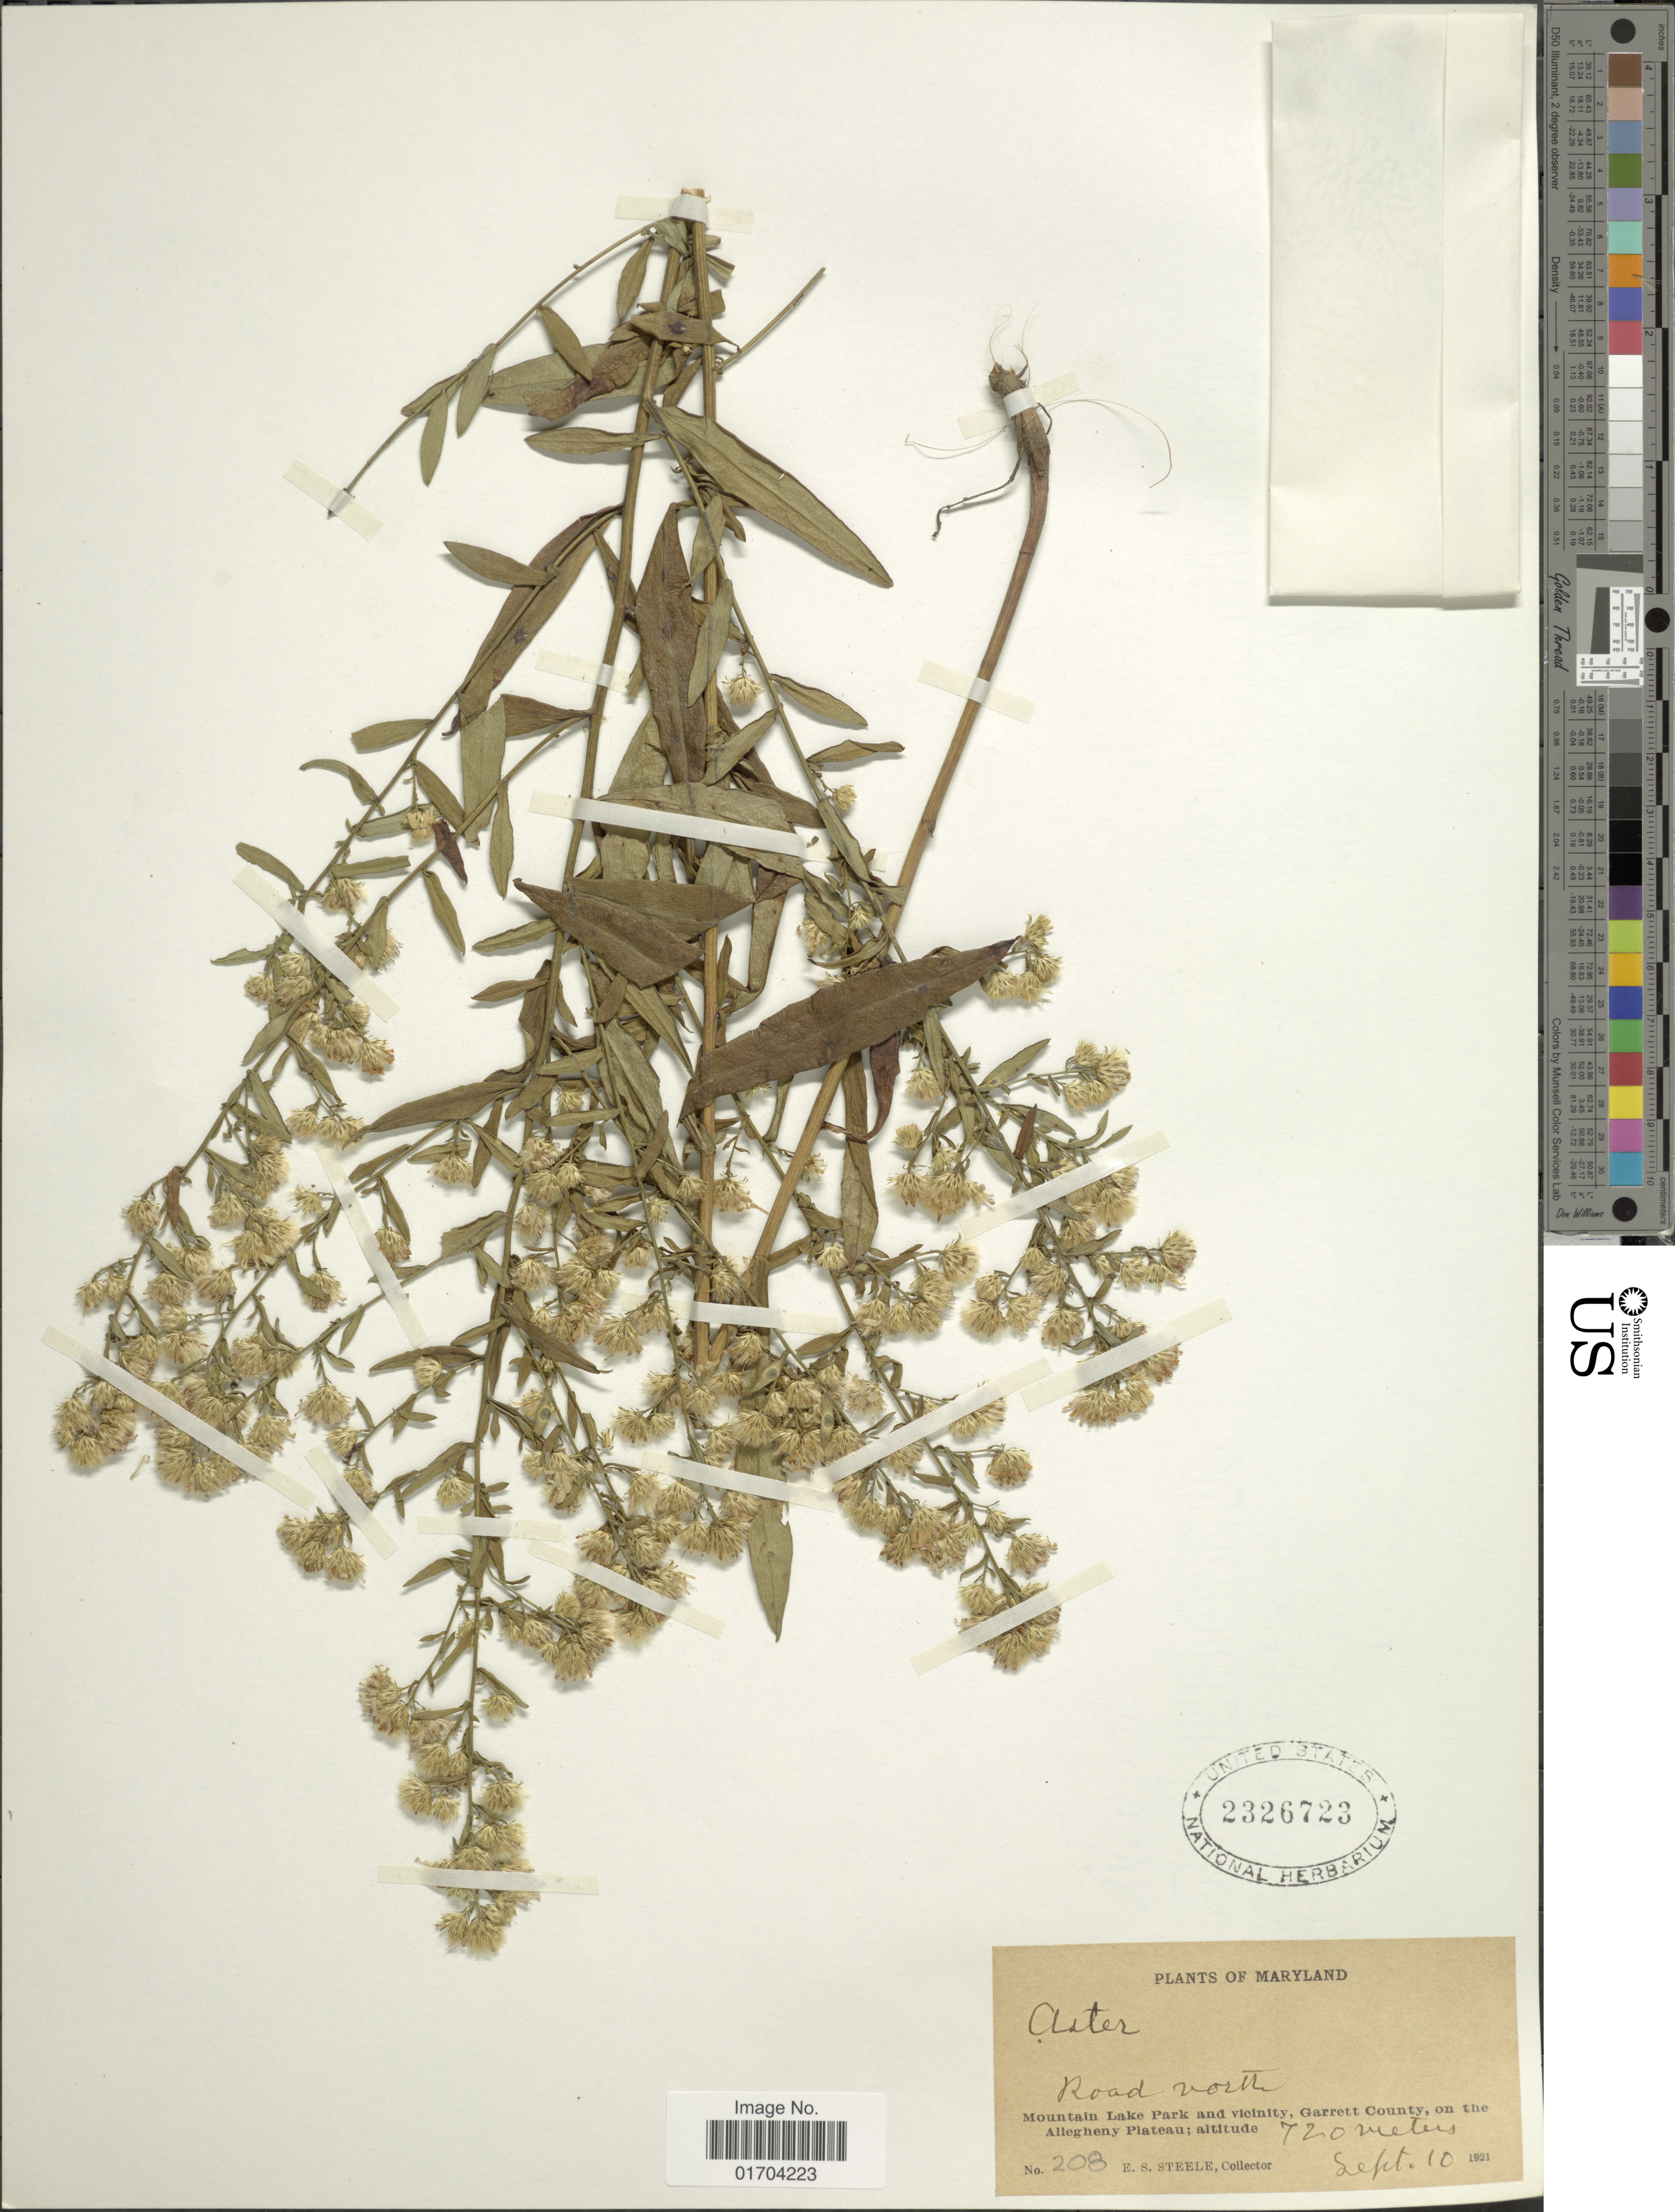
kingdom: Plantae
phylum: Tracheophyta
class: Magnoliopsida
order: Asterales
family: Asteraceae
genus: Symphyotrichum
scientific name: Symphyotrichum sp.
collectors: E. Steele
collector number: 208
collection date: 1921-09-10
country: United States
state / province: Maryland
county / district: Garrett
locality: Road North, Mountain Lake Park and vicinity, Garrett County, on the Allegheny Plateau.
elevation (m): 720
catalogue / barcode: US 2326723